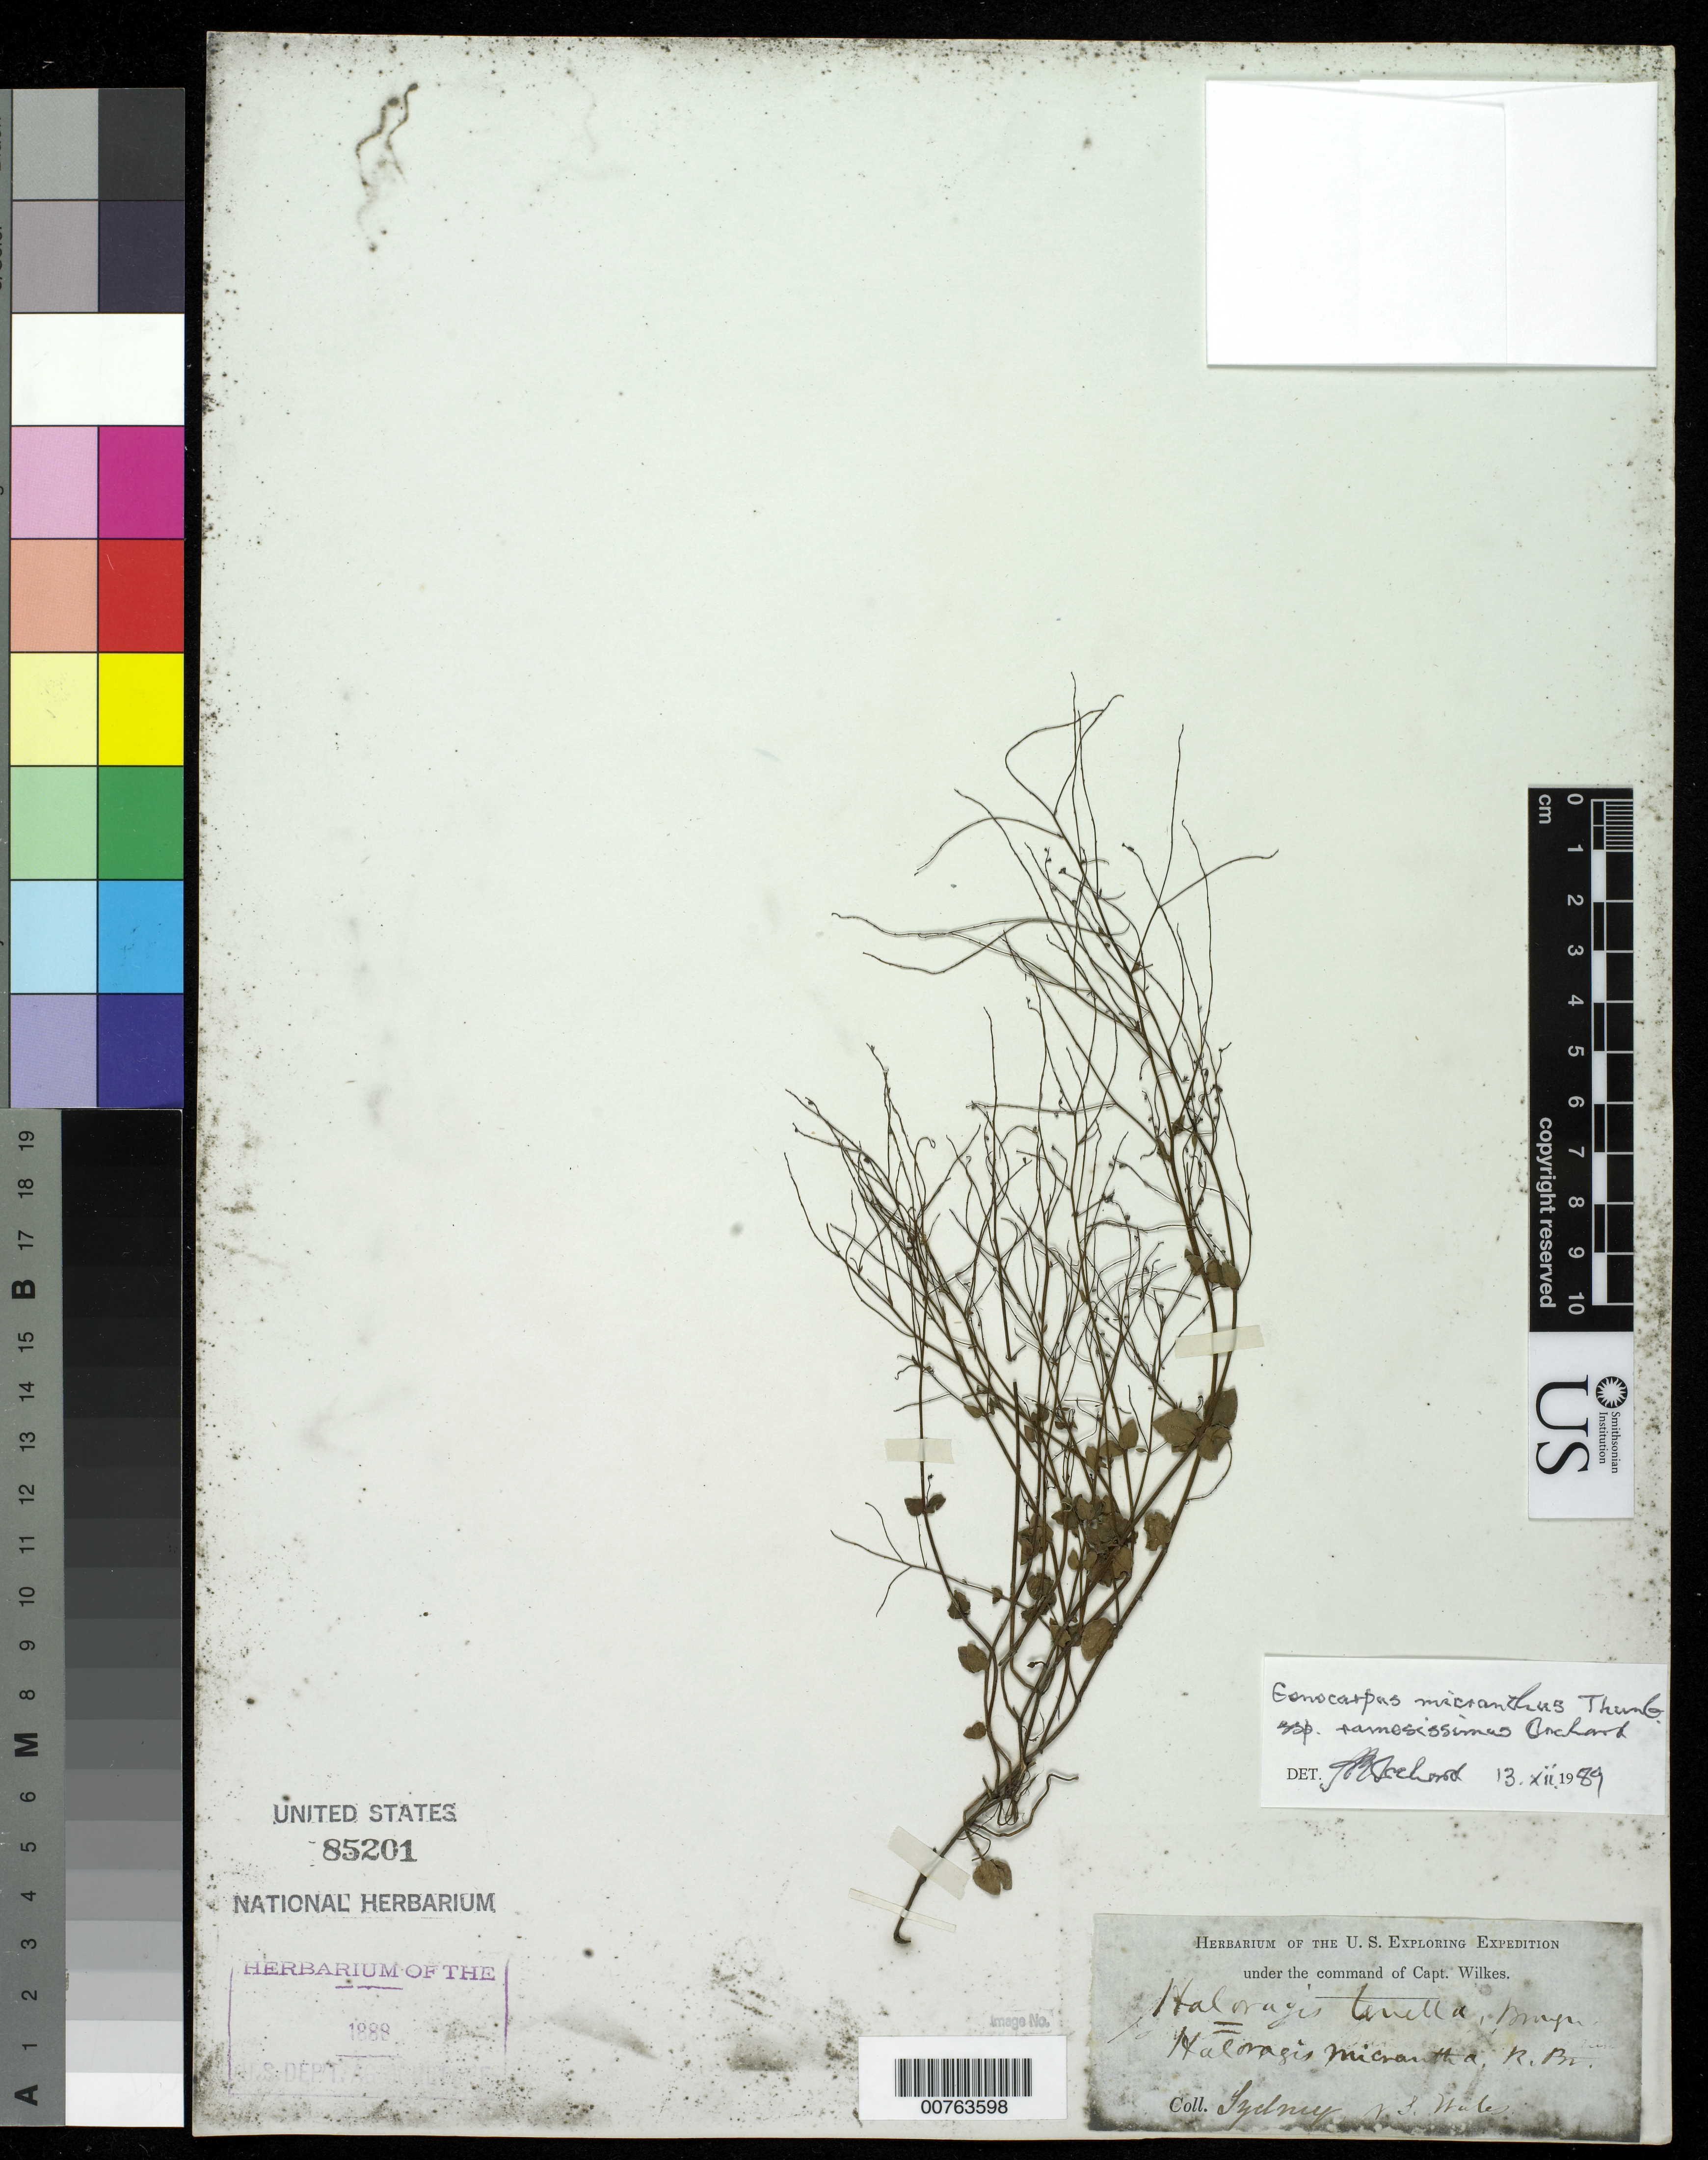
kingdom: Plantae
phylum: Tracheophyta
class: Magnoliopsida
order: Saxifragales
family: Haloragaceae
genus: Gonocarpus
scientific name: Gonocarpus micranthus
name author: Thunb.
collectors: Wilkes Explor. Exped.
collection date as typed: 1838 to -- --- 1842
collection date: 1838/1842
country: Australia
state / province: New South Wales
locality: Sydney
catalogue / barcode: US 85201